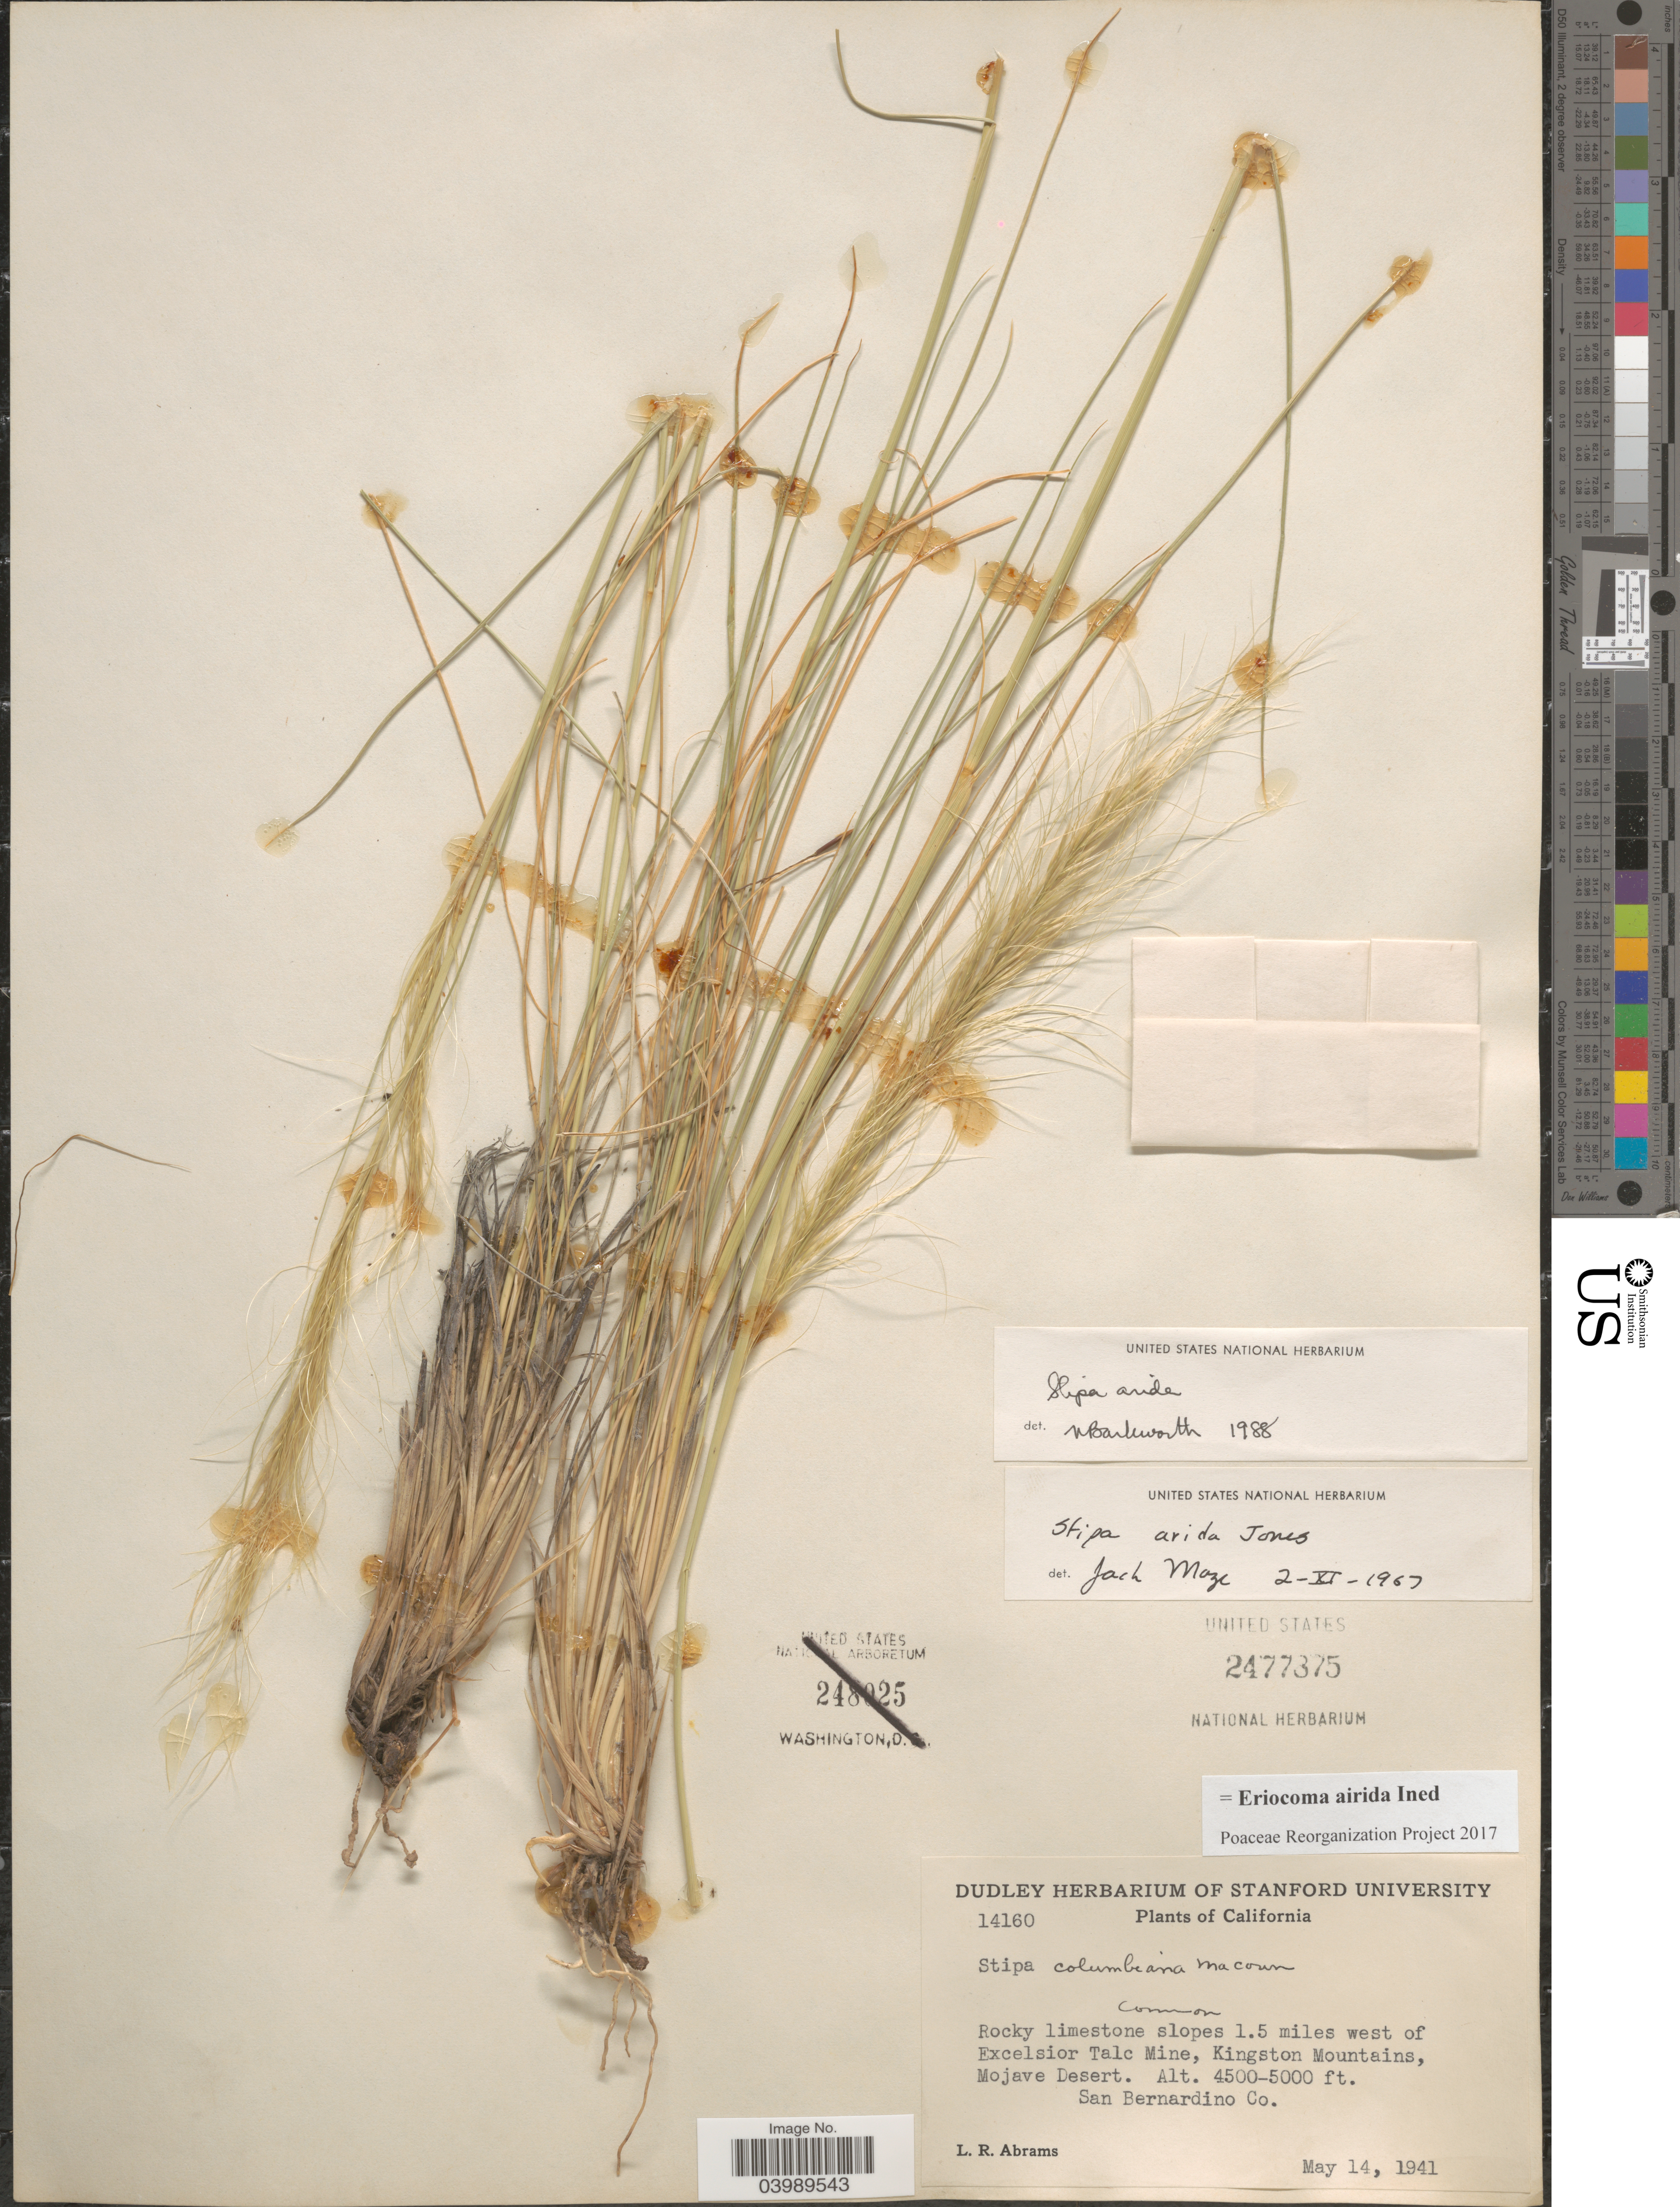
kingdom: Plantae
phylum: Tracheophyta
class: Liliopsida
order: Poales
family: Poaceae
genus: Eriocoma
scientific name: Eriocoma arida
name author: (M.E. Jones) Romasch.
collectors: L. Abrams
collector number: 14160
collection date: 1941-05-14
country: United States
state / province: California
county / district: San Bernardino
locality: Rocky limestone slopes 1.5 miles west of Excelsior Talc Mine, Kingston Mountains, Mojave Desert. San Bernardino Co.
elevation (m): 1372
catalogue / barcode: US 2477875